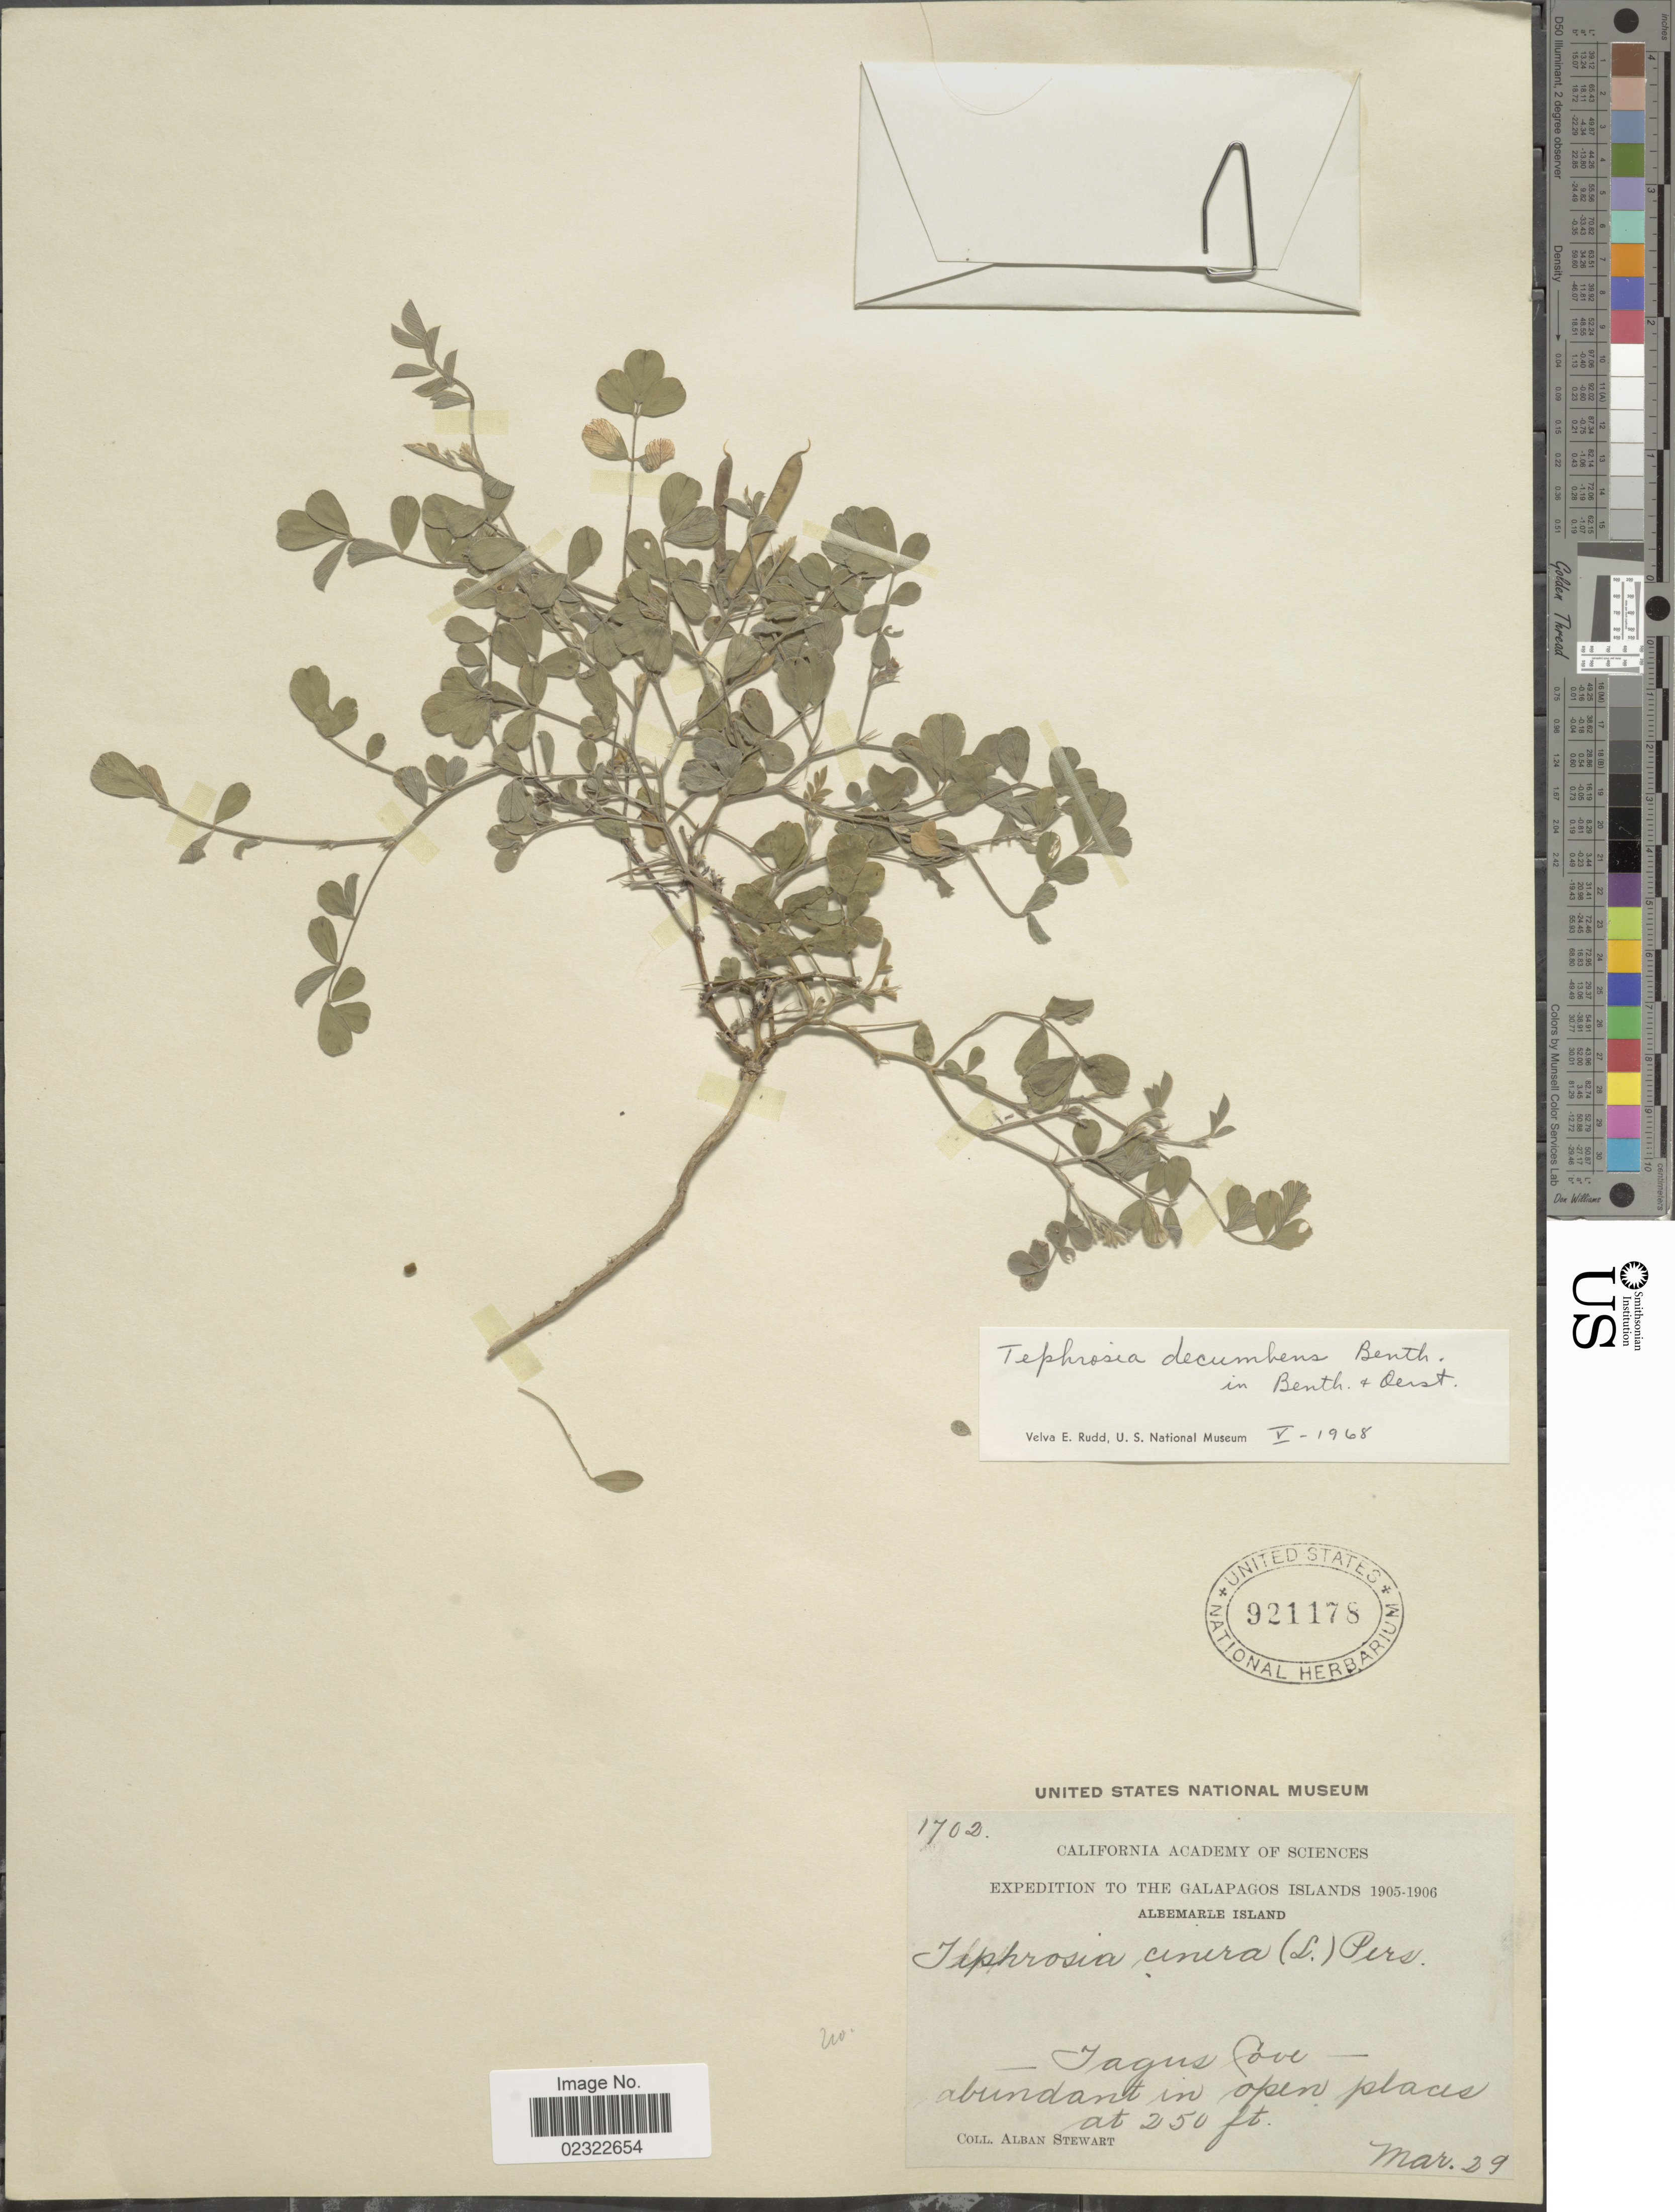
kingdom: Plantae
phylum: Tracheophyta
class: Magnoliopsida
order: Fabales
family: Fabaceae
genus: Tephrosia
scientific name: Tephrosia decumbens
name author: Benth.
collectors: A. Stewart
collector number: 1702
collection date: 1905-03-29/1906-03-29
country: Ecuador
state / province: Colón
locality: Galapagos Islands. Albemarle Island. Jagus Cove.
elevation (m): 76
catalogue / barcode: US 912278